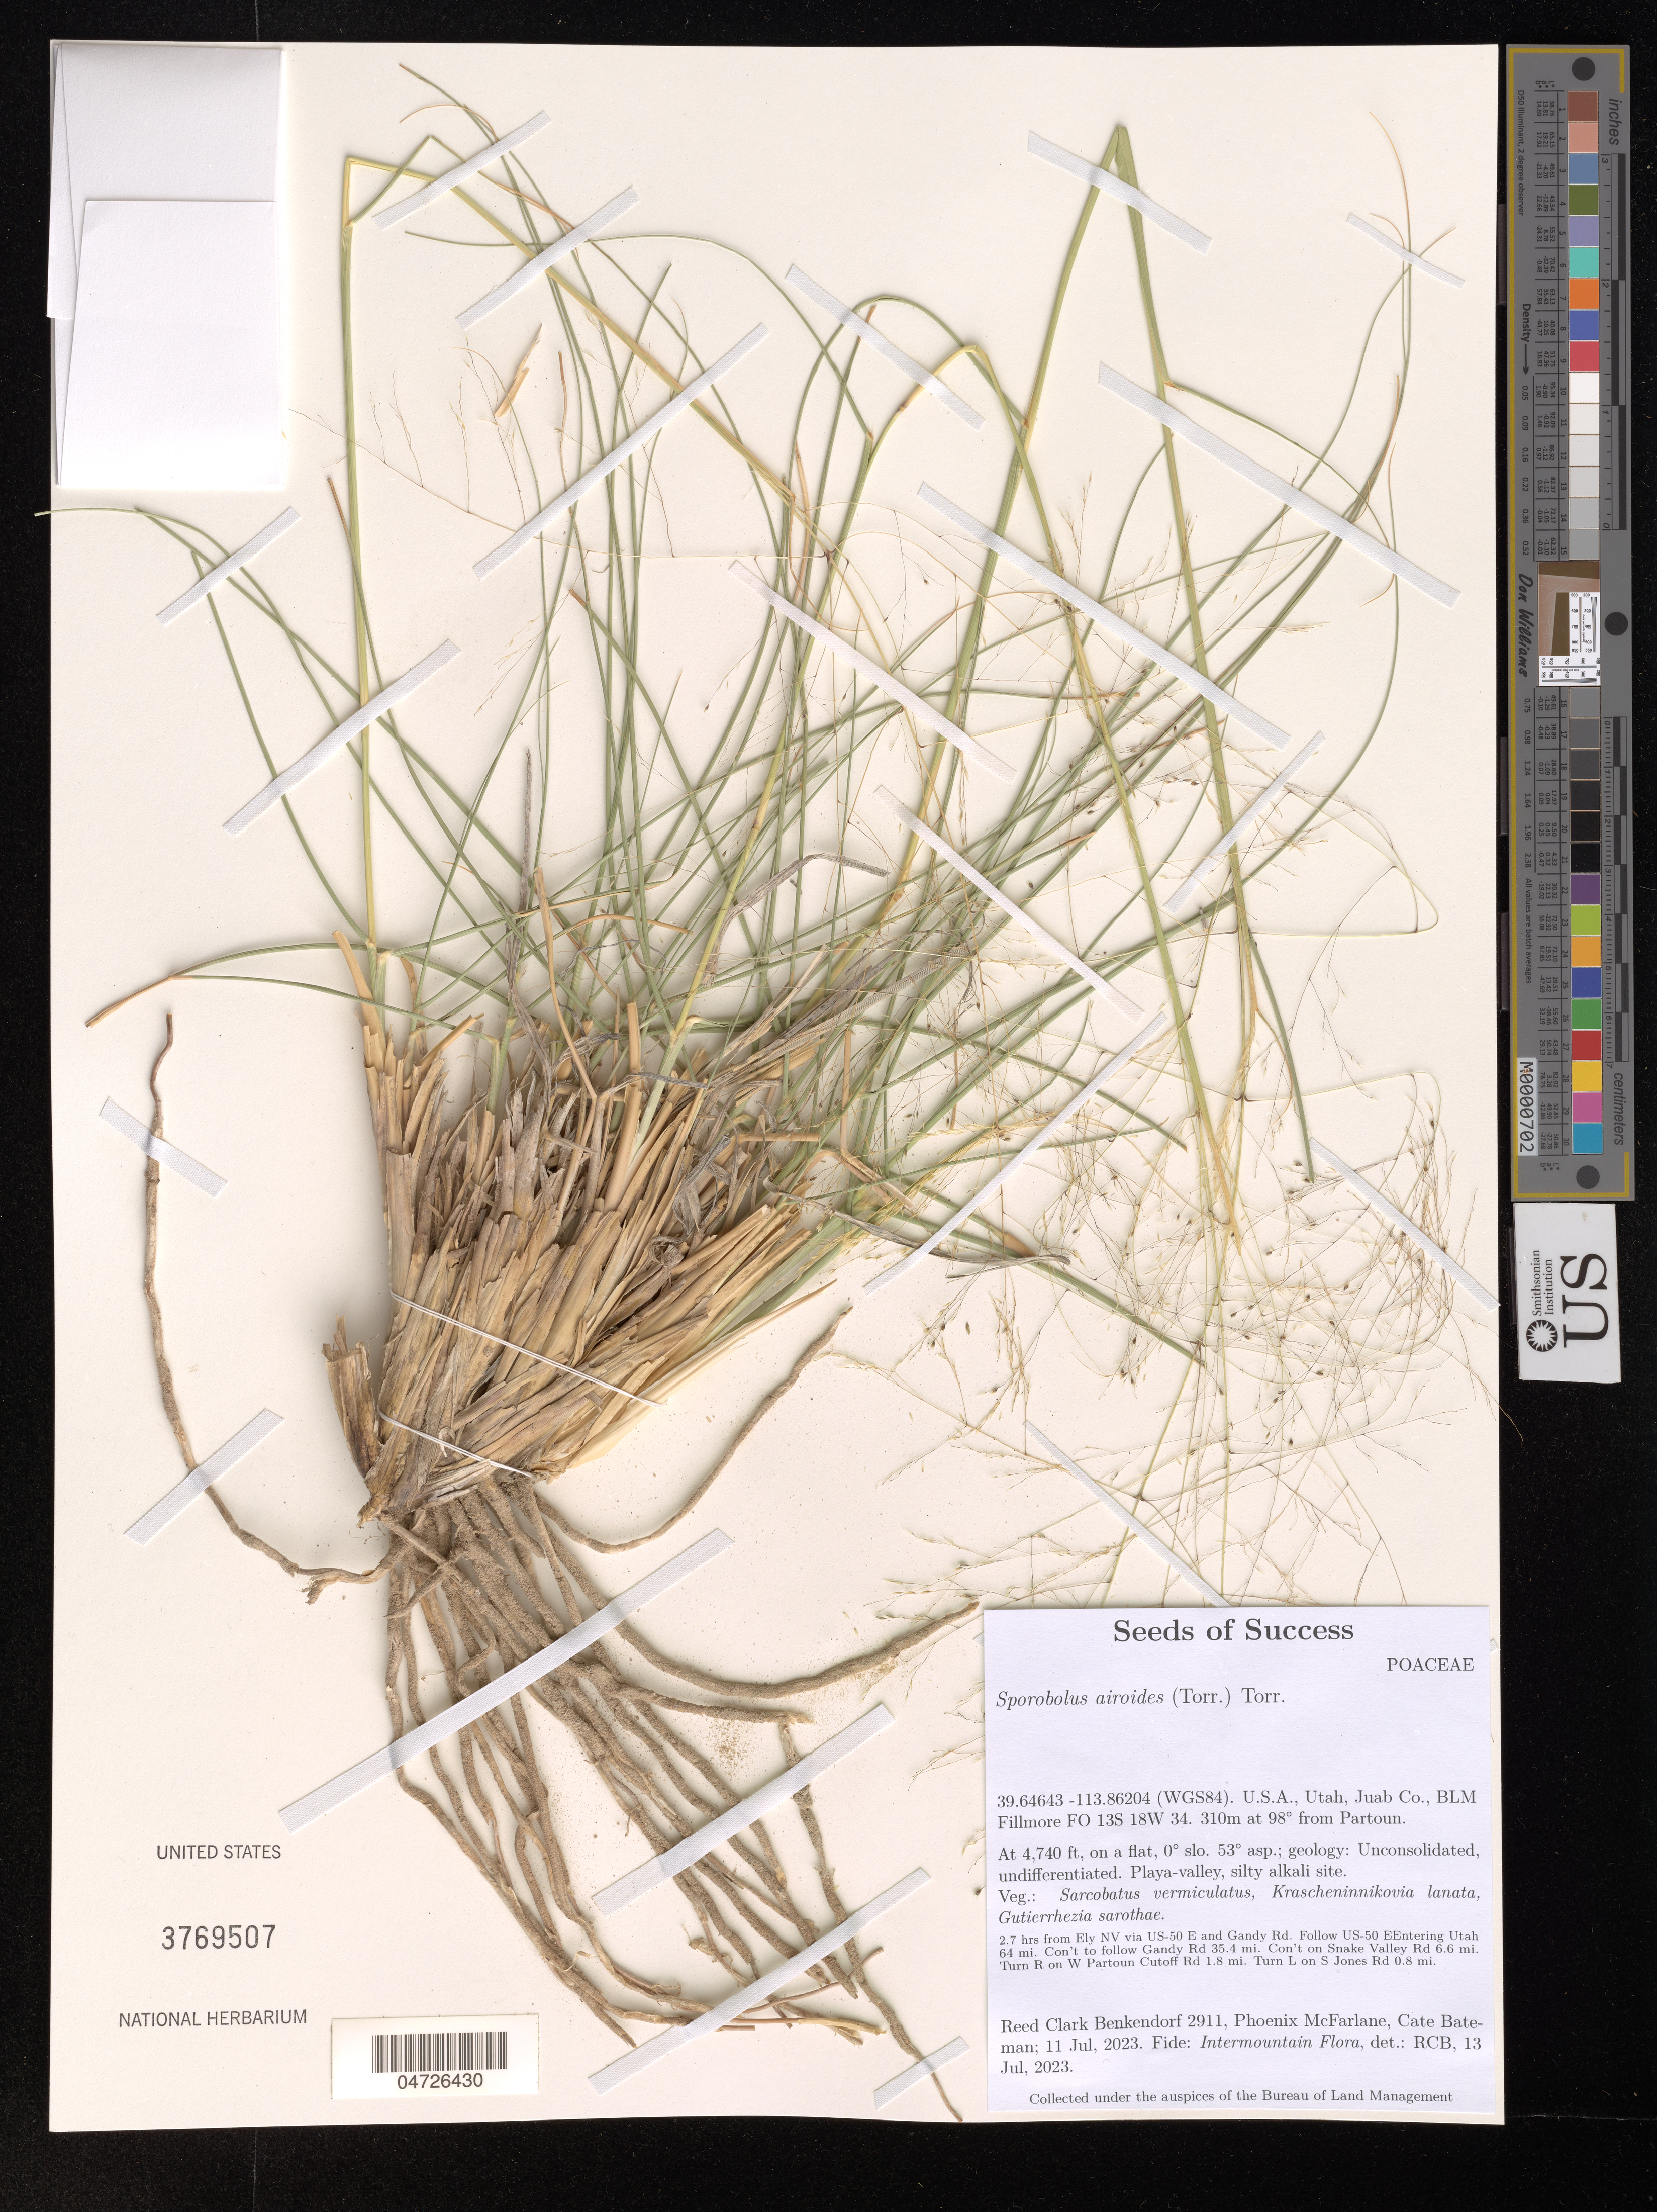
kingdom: Plantae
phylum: Tracheophyta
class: Liliopsida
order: Poales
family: Poaceae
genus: Sporobolus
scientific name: Sporobolus airoides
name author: (Torr.) Torr.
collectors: R. Benkendorf, -. McFarlane & C. Bateman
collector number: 2911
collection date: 2023-07-13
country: United States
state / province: Utah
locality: Juab Co., BLM Fillmore FO 13S 18W 34. From Partoun. (WGS84).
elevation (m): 1445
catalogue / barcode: US 3769507